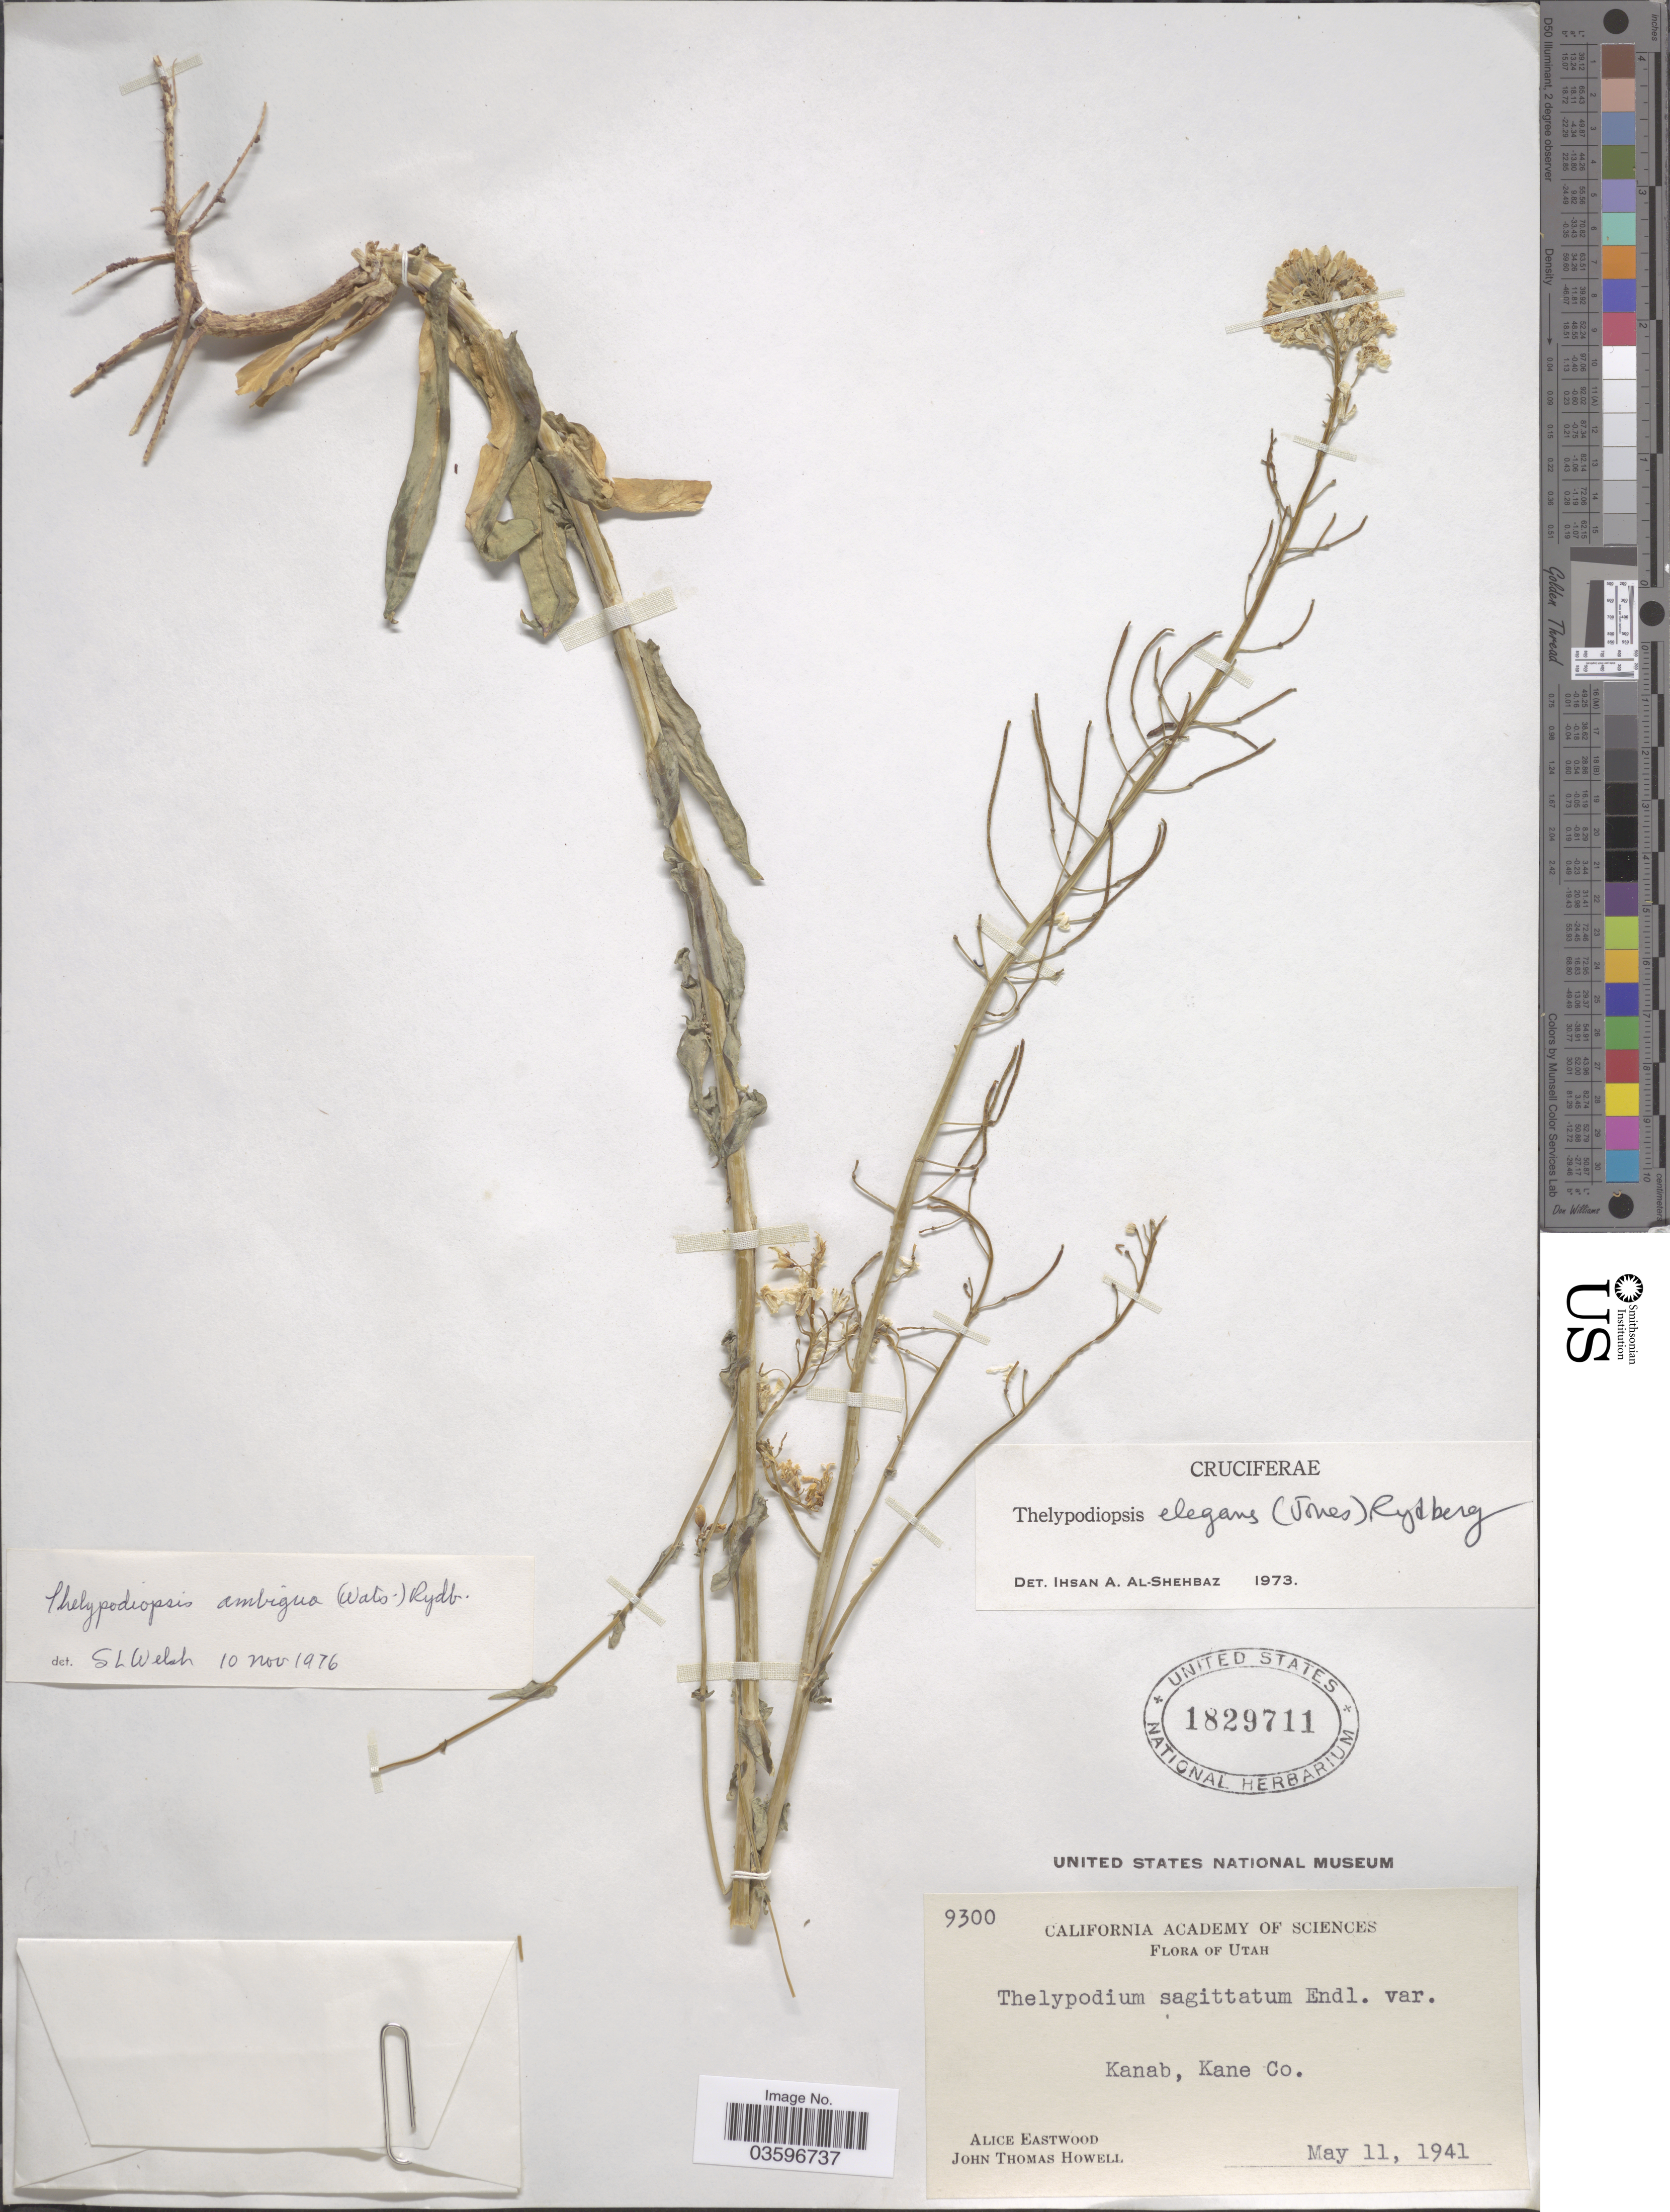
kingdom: Plantae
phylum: Tracheophyta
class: Magnoliopsida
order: Brassicales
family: Brassicaceae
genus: Thelypodiopsis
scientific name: Thelypodiopsis ambigua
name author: (S. Watson) Al-Shehbaz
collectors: A. Eastwood & J. T. Howell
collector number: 9300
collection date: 1941-05-11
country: United States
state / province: Utah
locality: Kanab, Kane Co.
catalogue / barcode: US 1829711